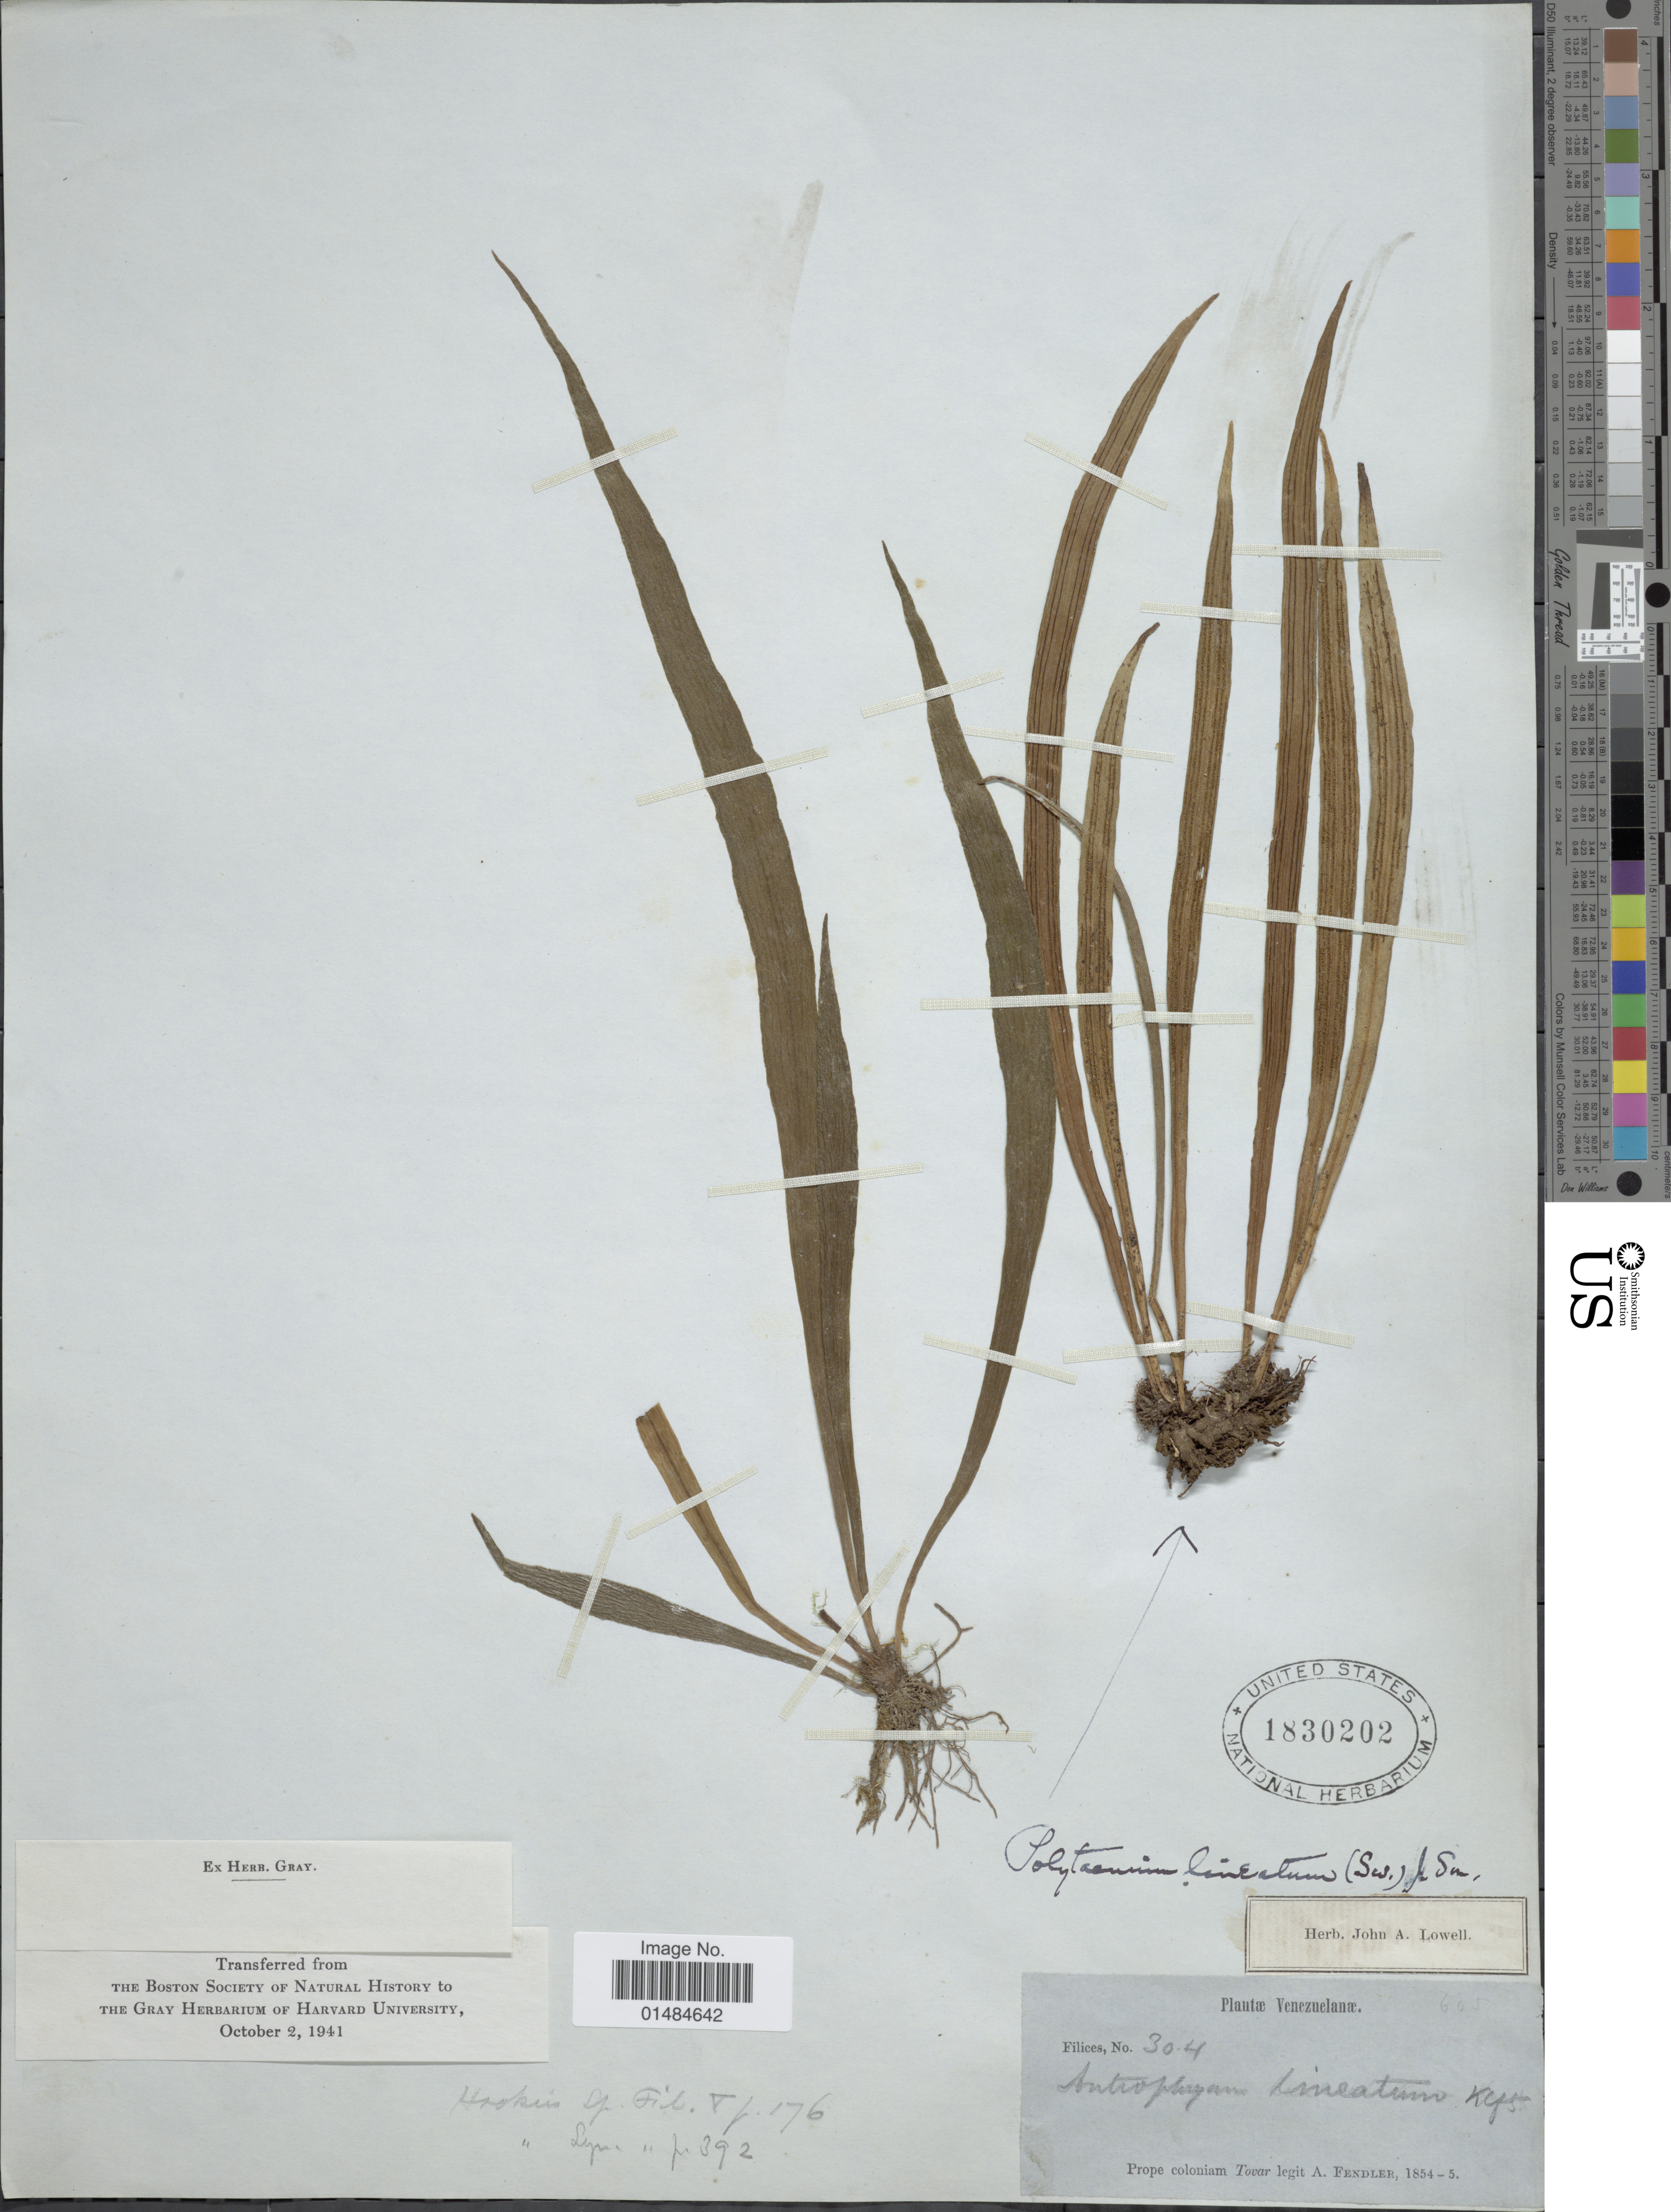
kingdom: Plantae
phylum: Tracheophyta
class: Polypodiopsida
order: Polypodiales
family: Pteridaceae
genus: Polytaenium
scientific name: Polytaenium lineatum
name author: (Sw.) J. Sm.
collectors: A. Fendler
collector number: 304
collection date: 1854/1855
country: Venezuela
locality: Prope Coloniam Tovar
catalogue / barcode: US 1830202